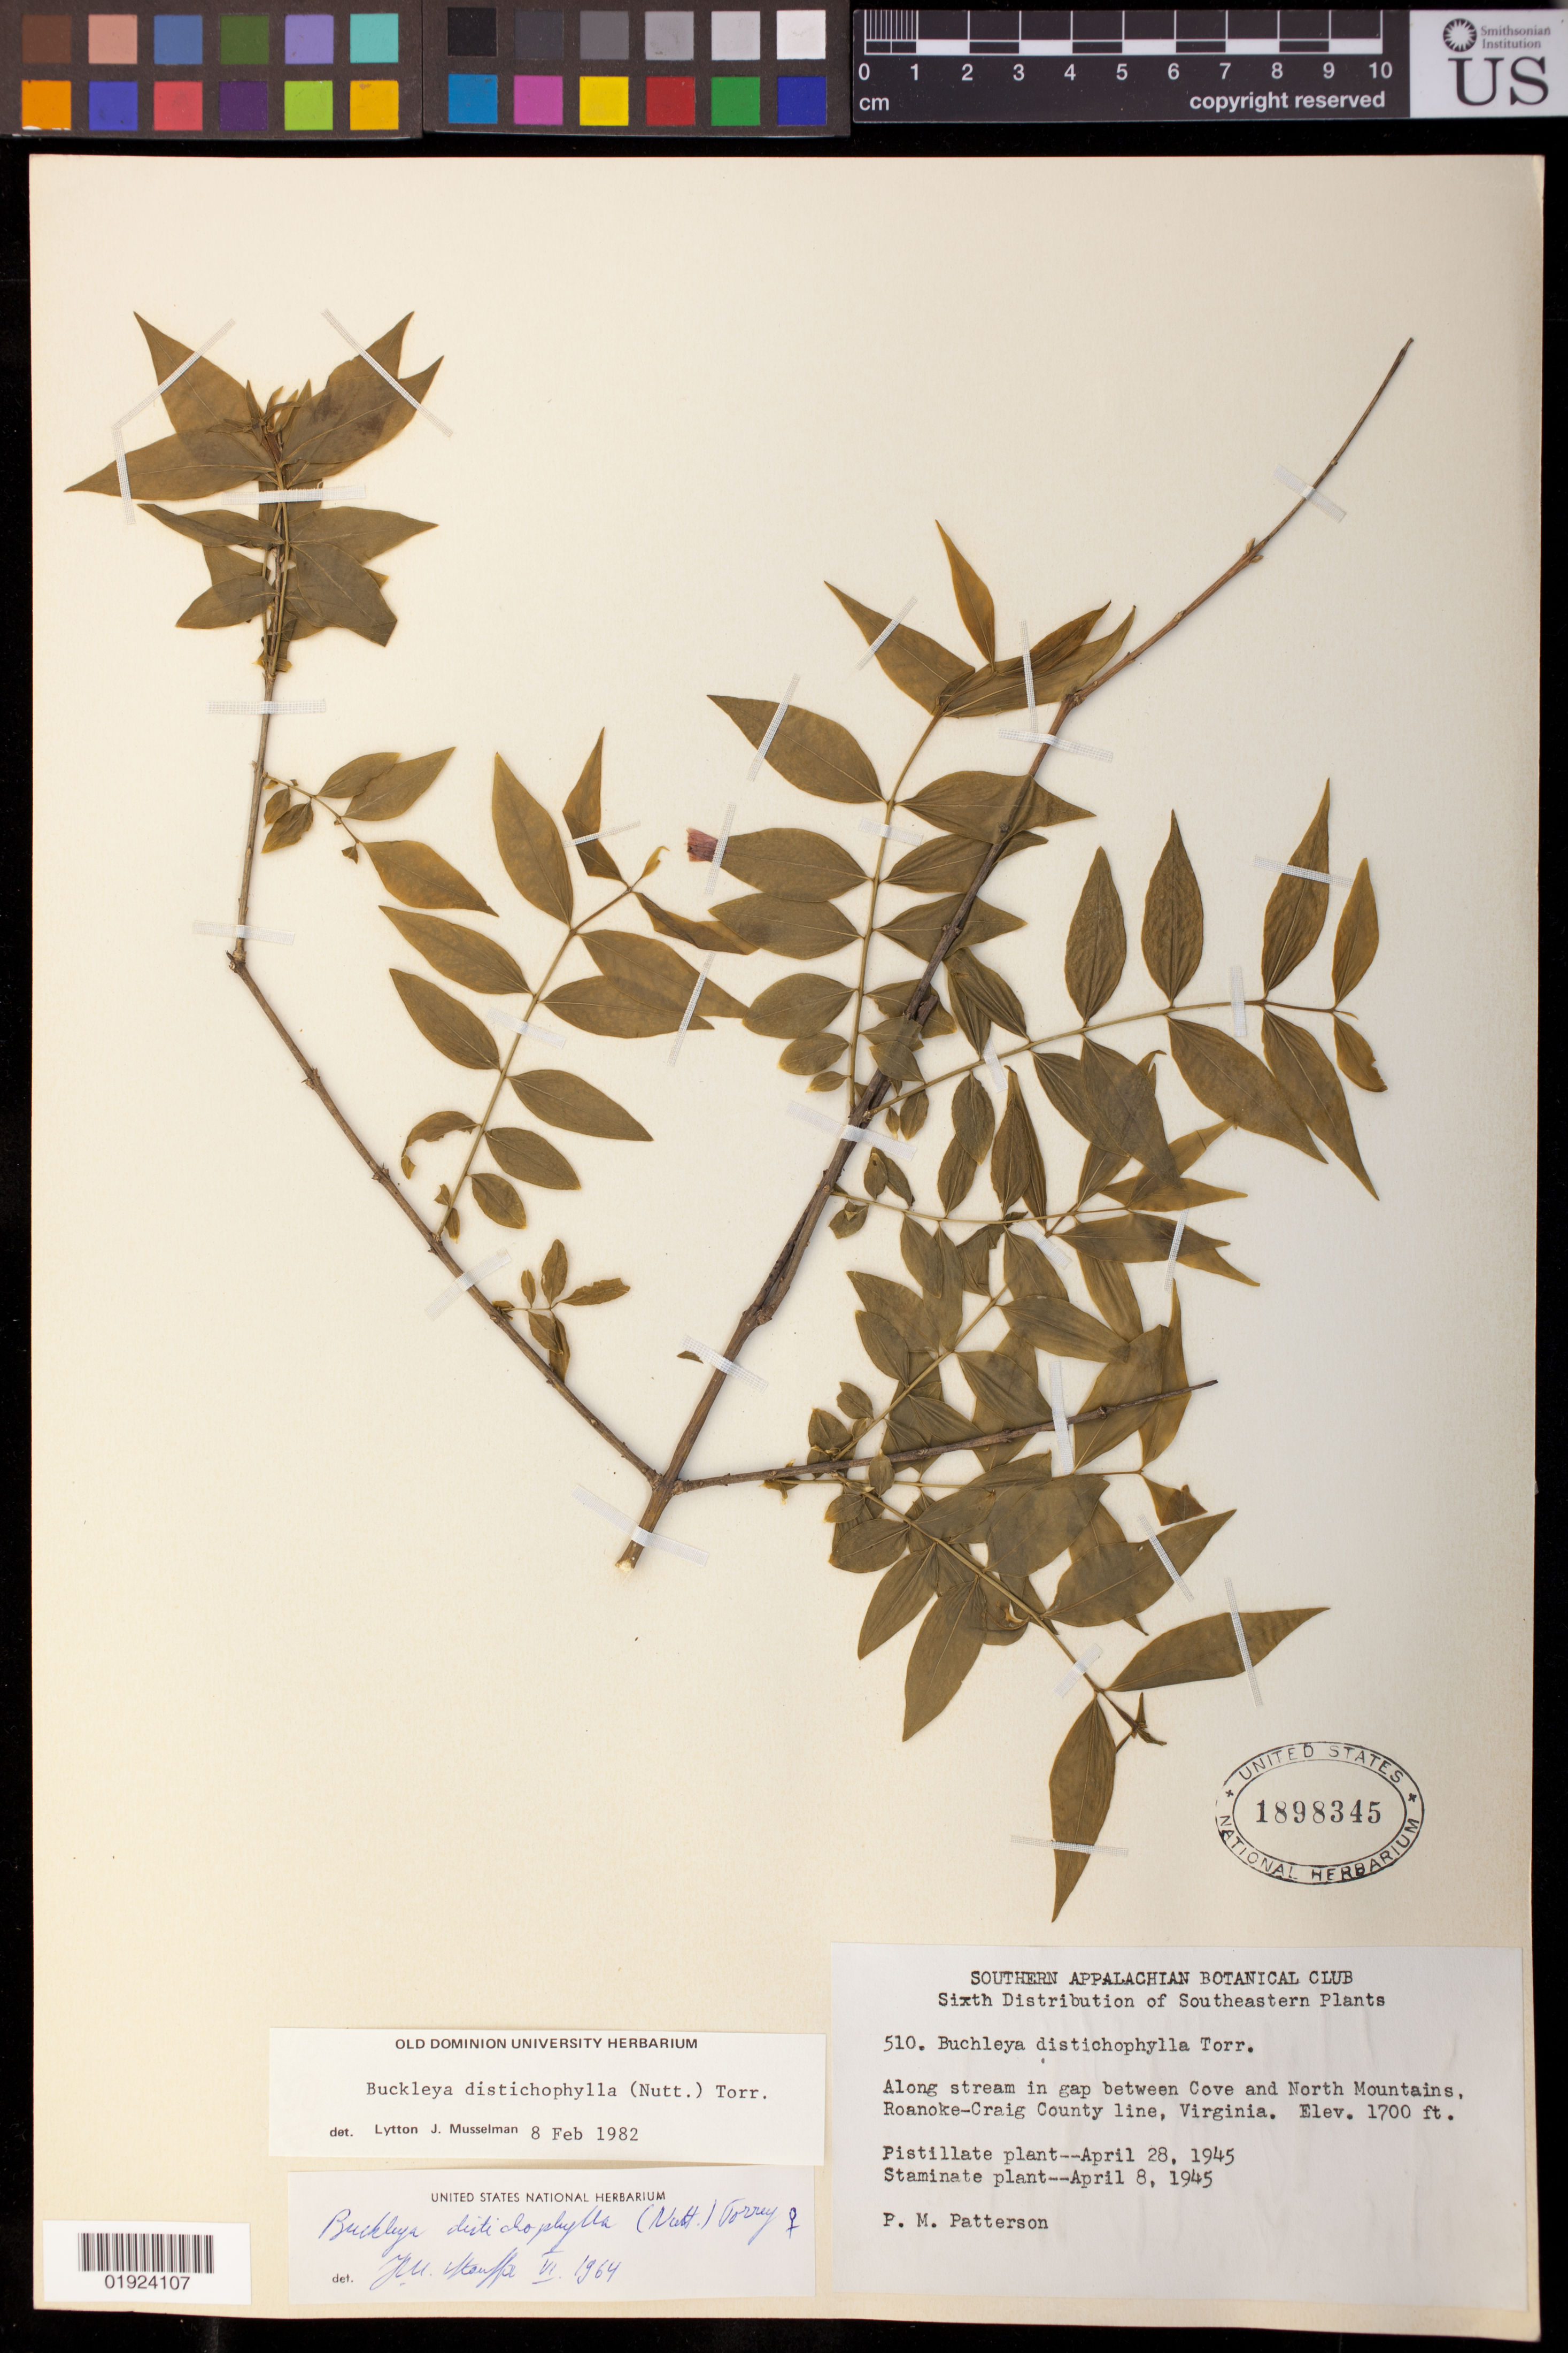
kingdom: Plantae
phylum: Tracheophyta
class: Magnoliopsida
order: Santalales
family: Thesiaceae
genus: Buckleya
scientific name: Buckleya distichophylla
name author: (Nutt.) Torr.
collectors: P. Patterson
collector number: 510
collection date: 1945-04-08,1945-04-28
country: United States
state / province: Virginia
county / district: Craig / Roanoke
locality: Along stream in gap between Cove and North Mountains, Roanoke-Craig County line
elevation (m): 518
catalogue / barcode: US 1898345